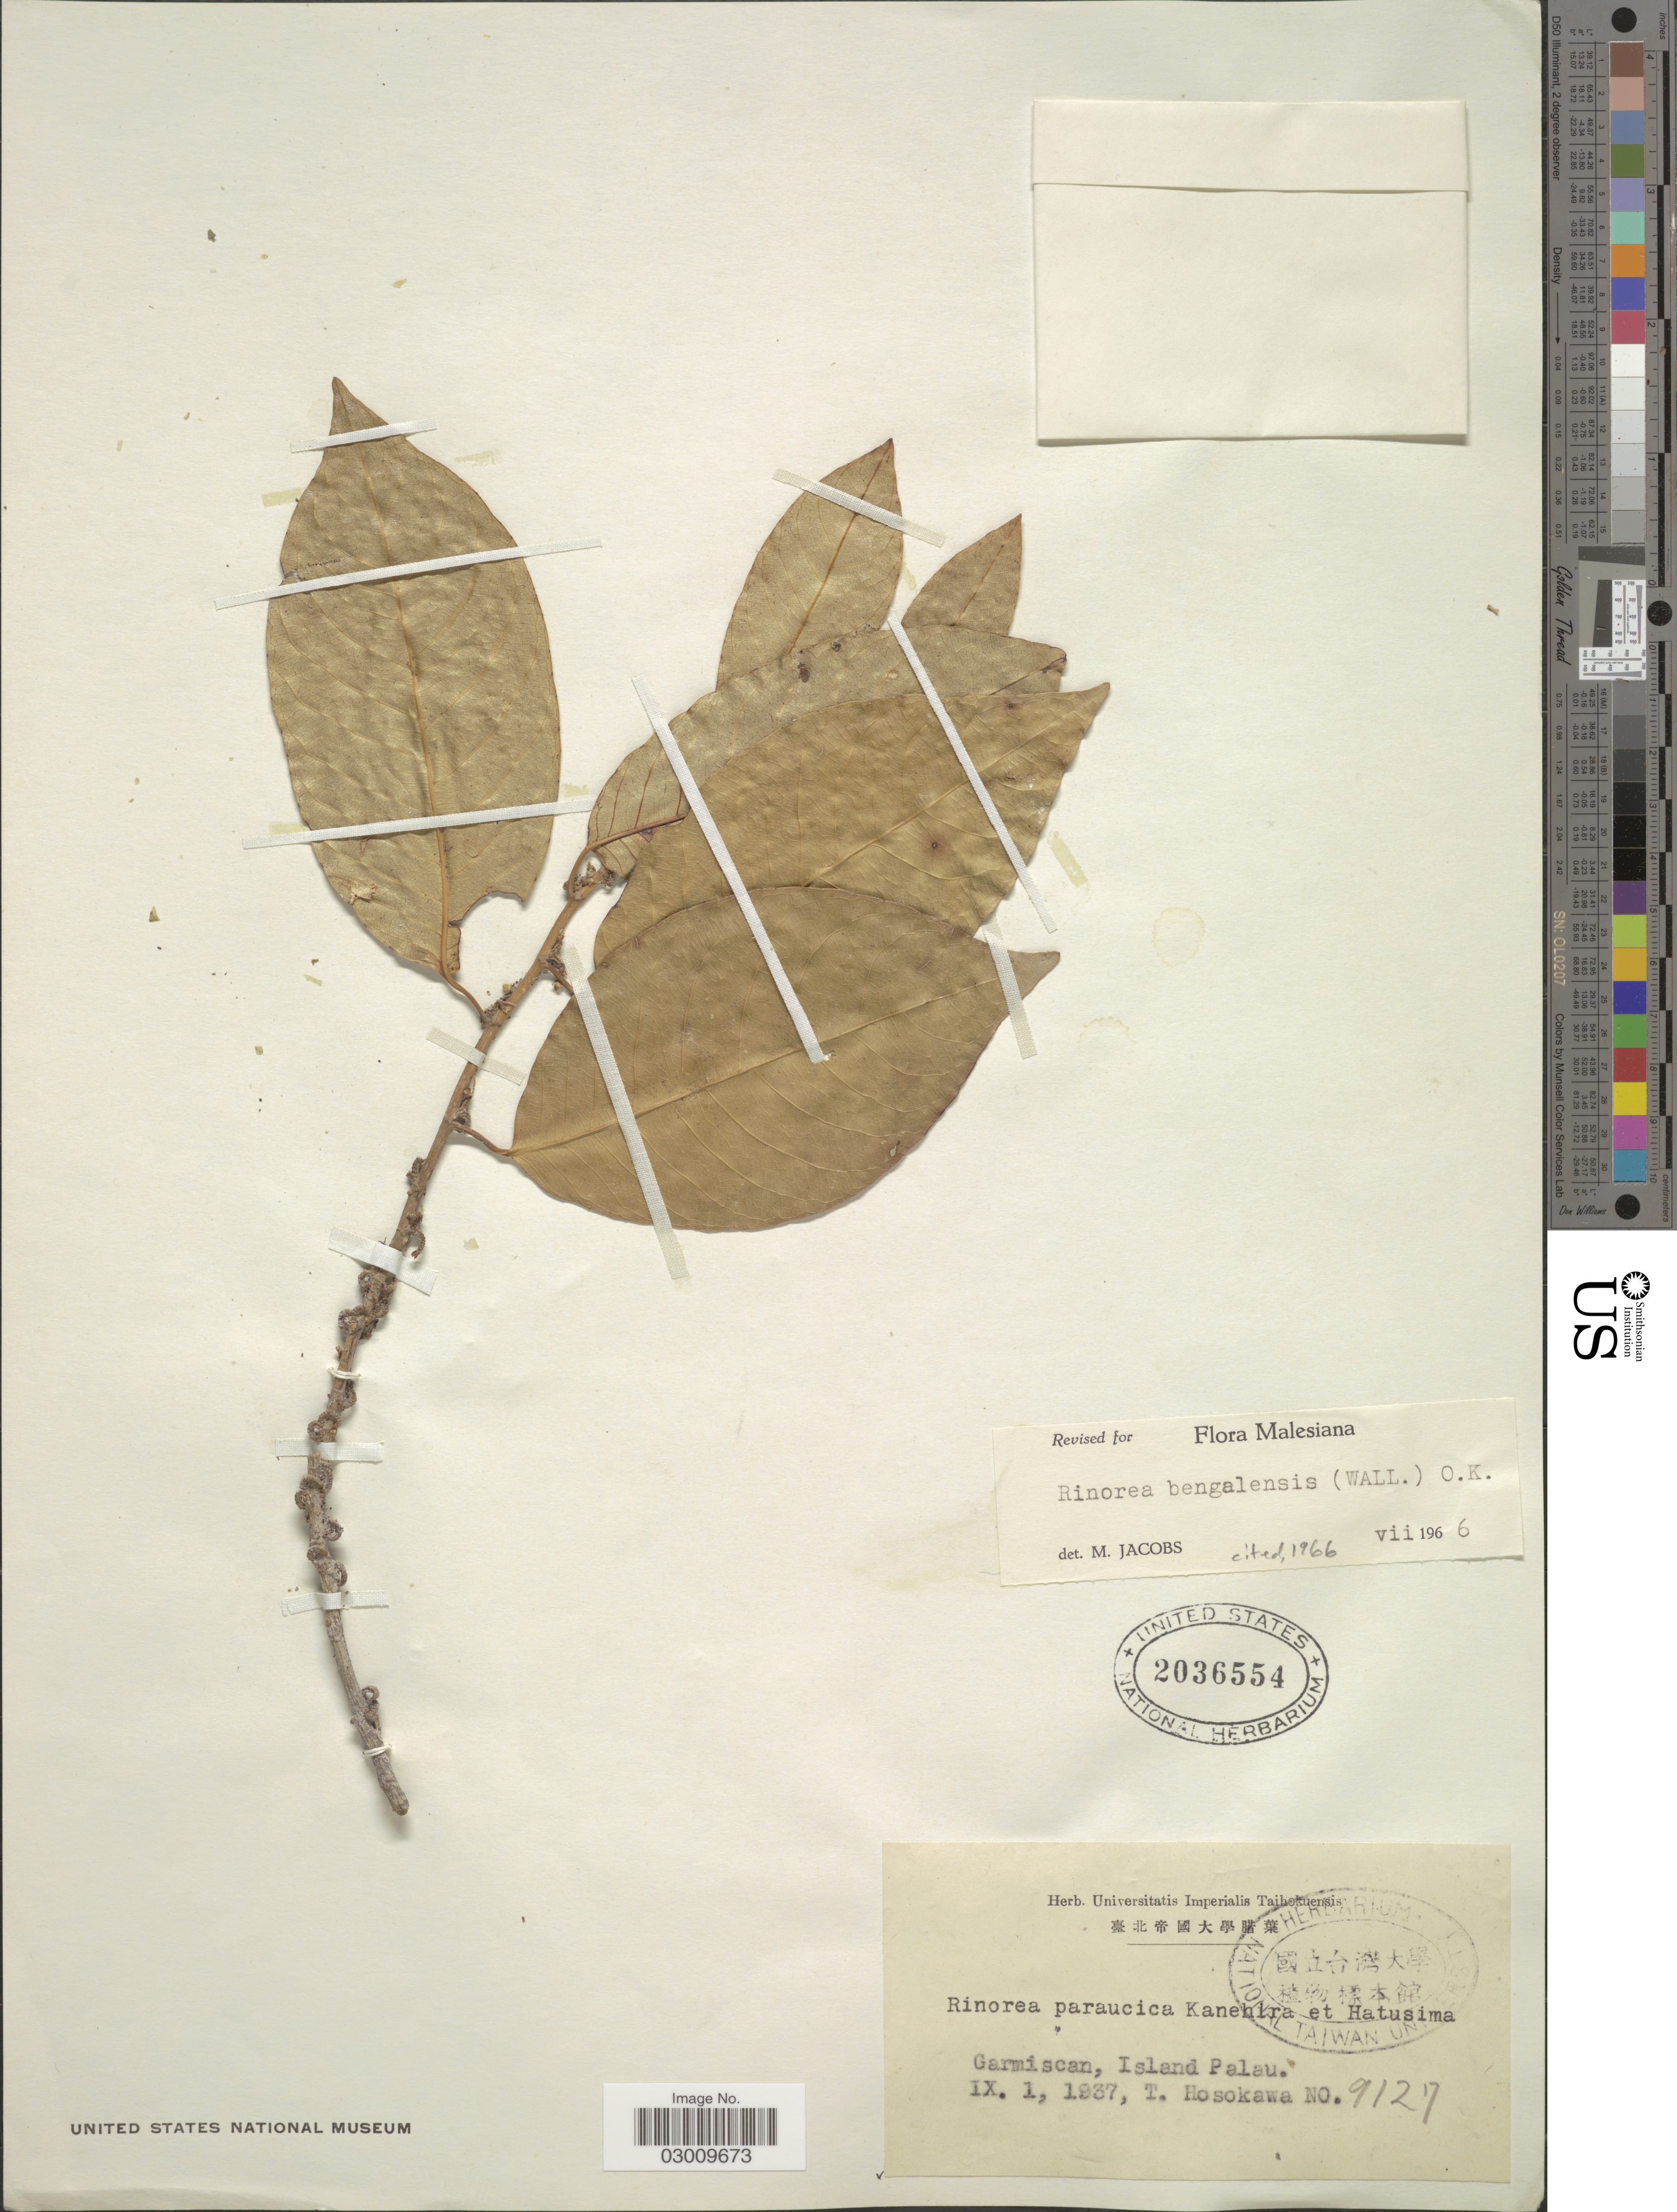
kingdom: Plantae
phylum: Tracheophyta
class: Magnoliopsida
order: Malpighiales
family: Violaceae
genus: Rinorea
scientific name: Rinorea bengalensis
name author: (Wall.) Kuntze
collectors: T. Hosokawa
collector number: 9127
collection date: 1937-09-01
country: Palau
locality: Garmiscan, Island Palau.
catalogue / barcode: US 2036554